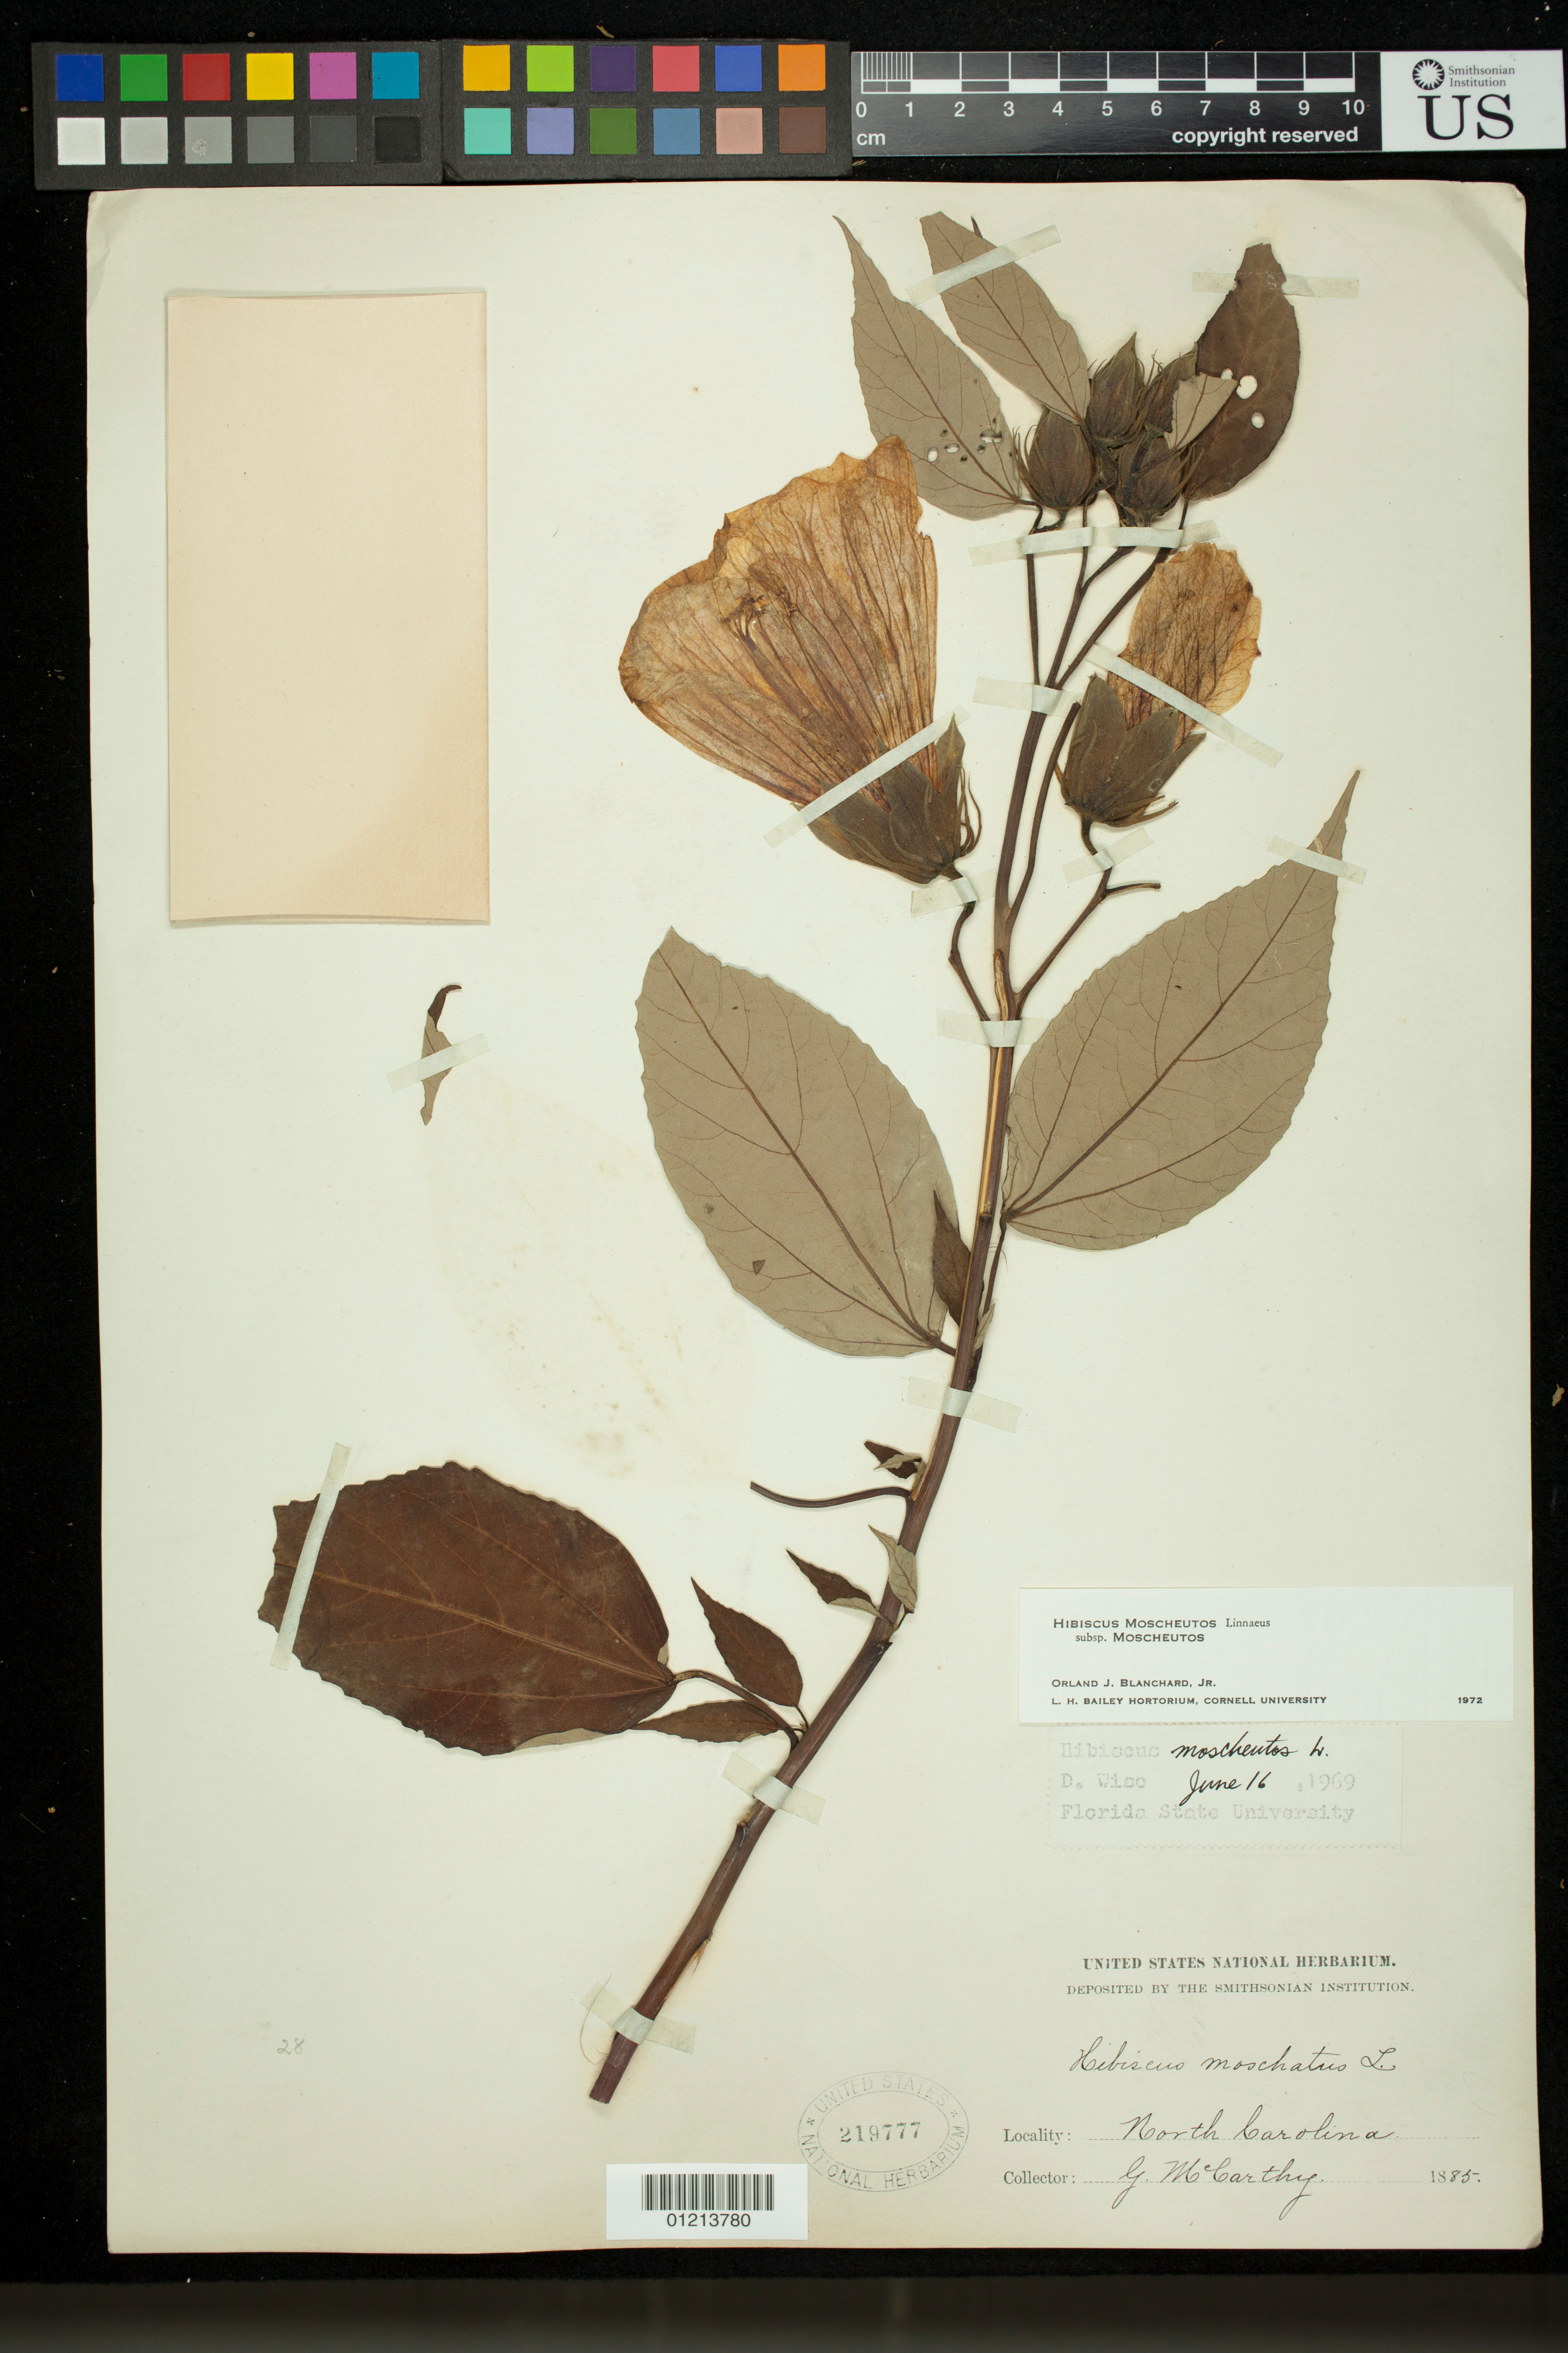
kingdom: Plantae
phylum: Tracheophyta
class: Magnoliopsida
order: Malvales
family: Malvaceae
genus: Hibiscus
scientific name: Hibiscus moscheutos subsp. moscheutos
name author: L.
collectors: G. M. McCarthy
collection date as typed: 1885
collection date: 1885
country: United States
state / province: North Carolina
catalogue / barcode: US 219777